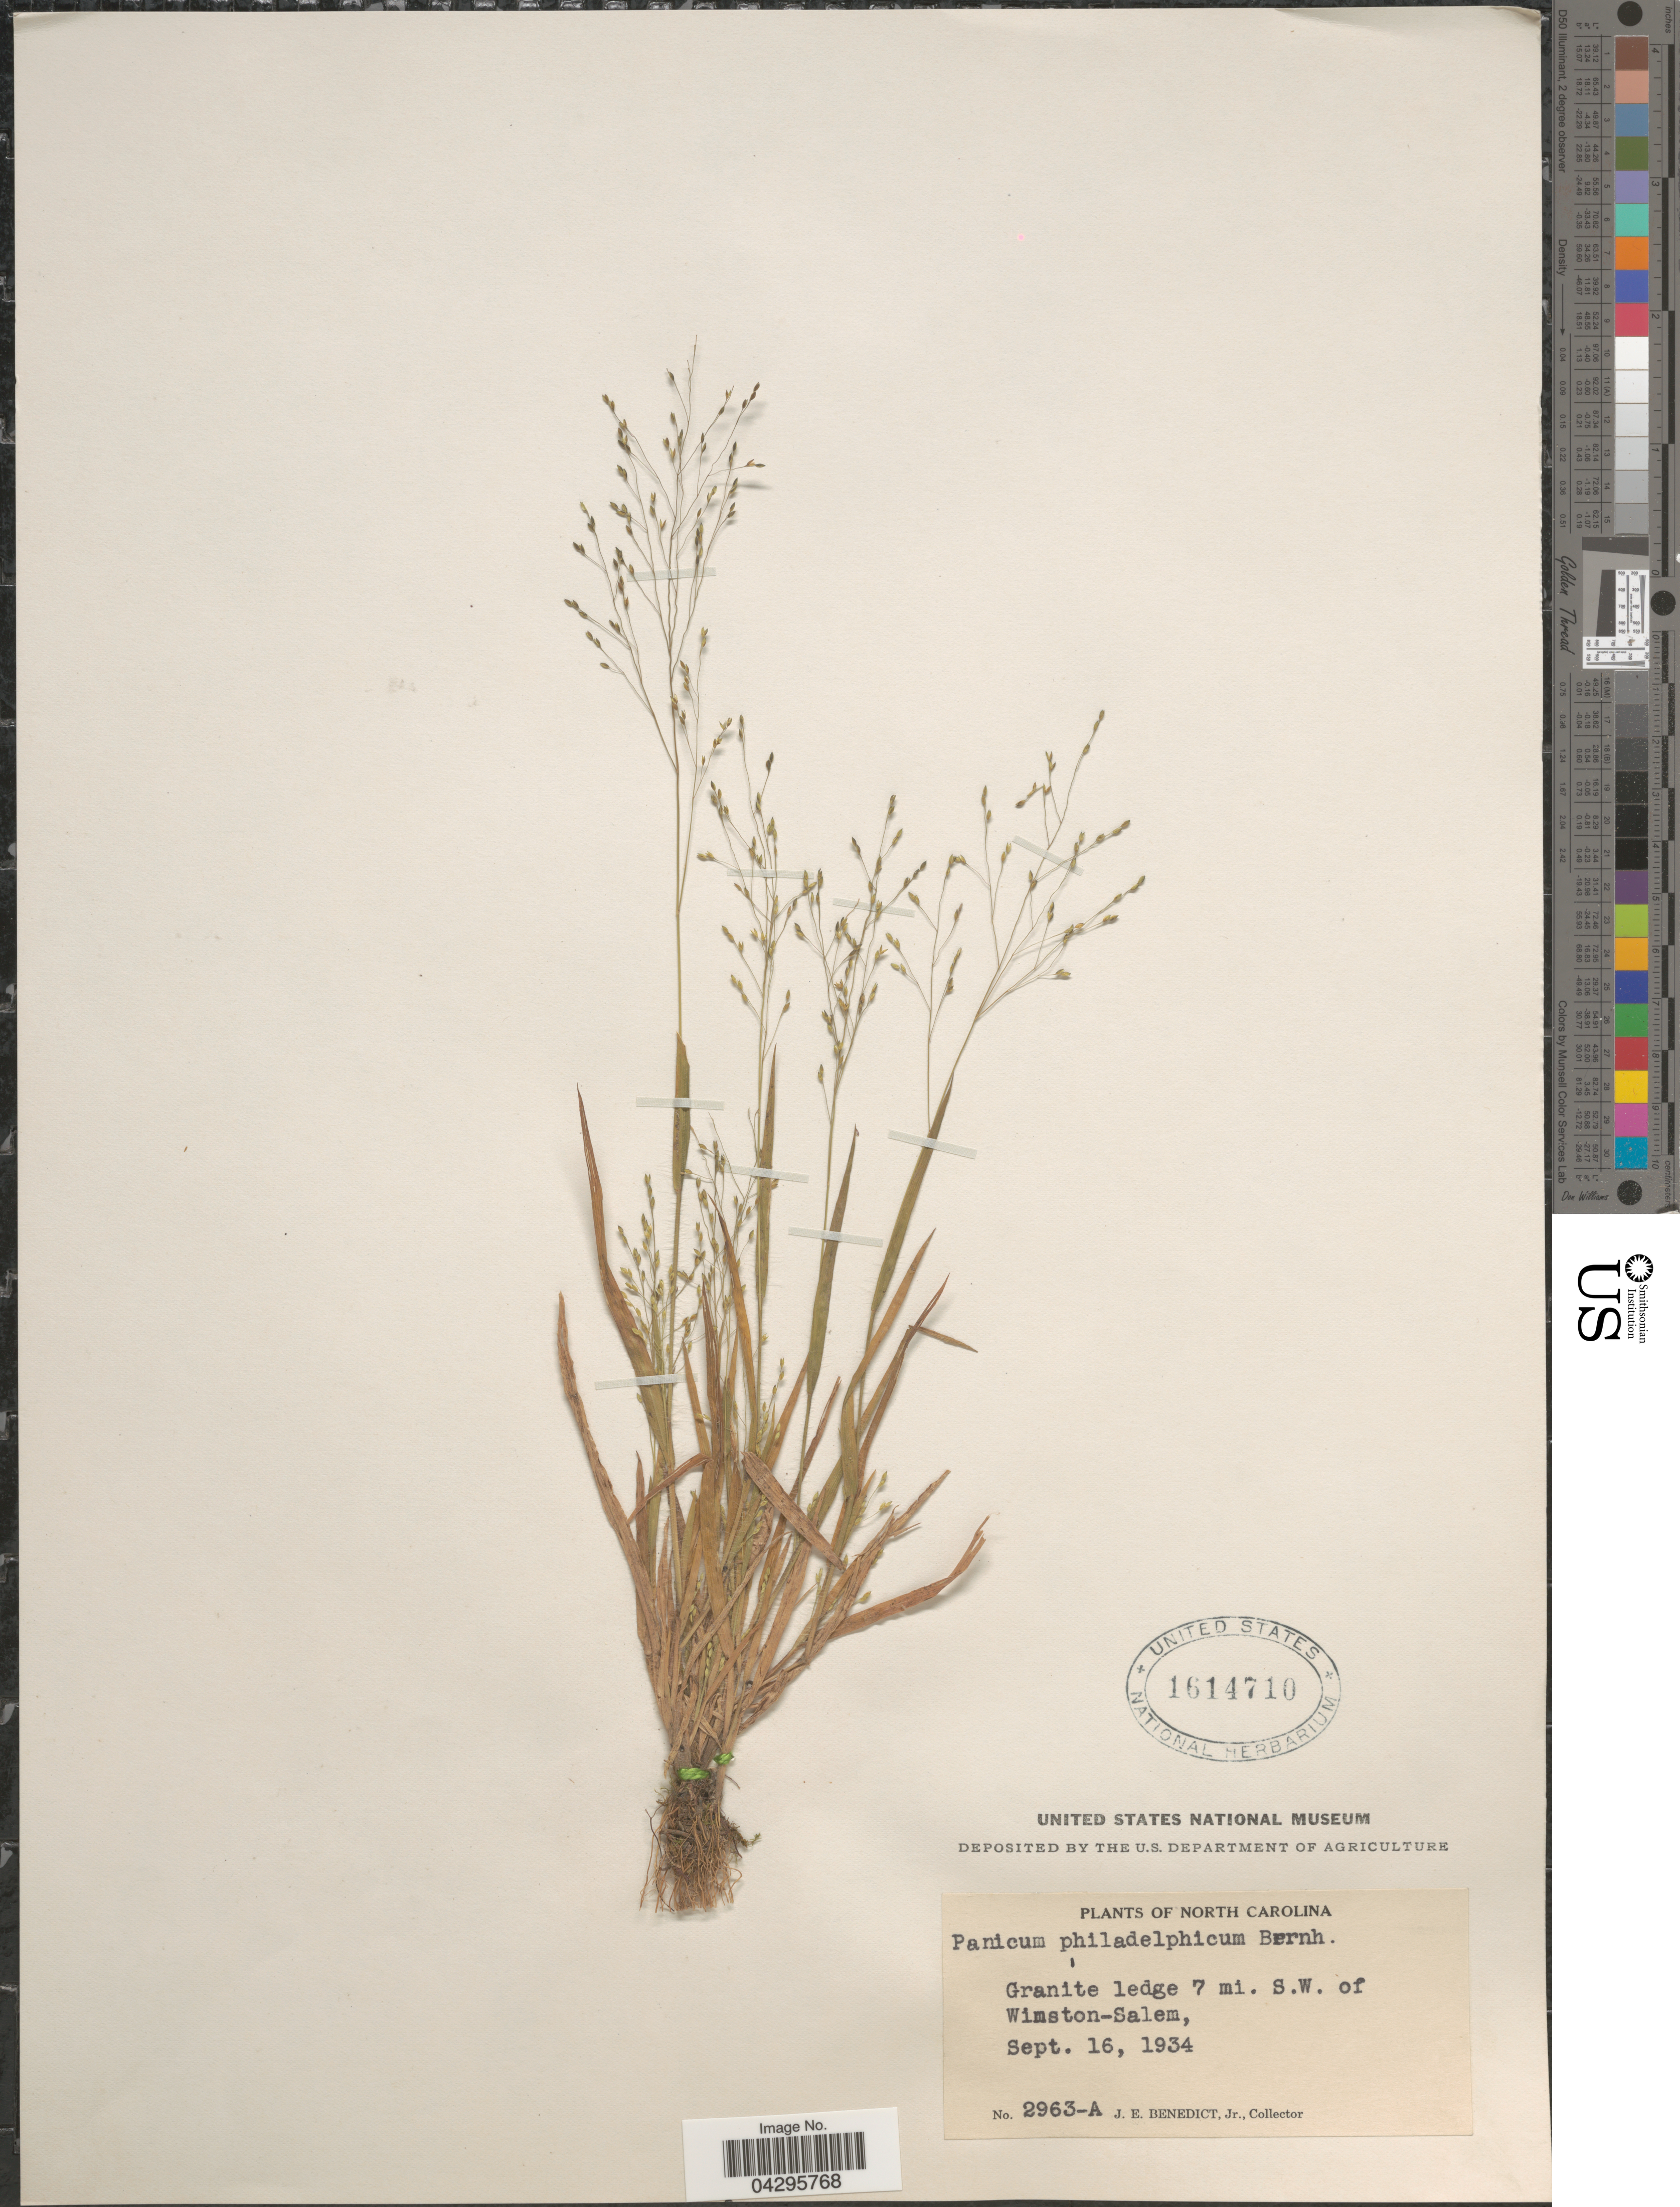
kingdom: Plantae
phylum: Tracheophyta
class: Liliopsida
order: Poales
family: Poaceae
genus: Panicum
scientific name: Panicum philadelphicum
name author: Bernh. ex Trin.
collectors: J. Benedict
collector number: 2963-A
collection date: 1934-09-16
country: United States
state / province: North Carolina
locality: Granite ledge 7 mi. S.W. of Wimston-Salem.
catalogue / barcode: US 1614710